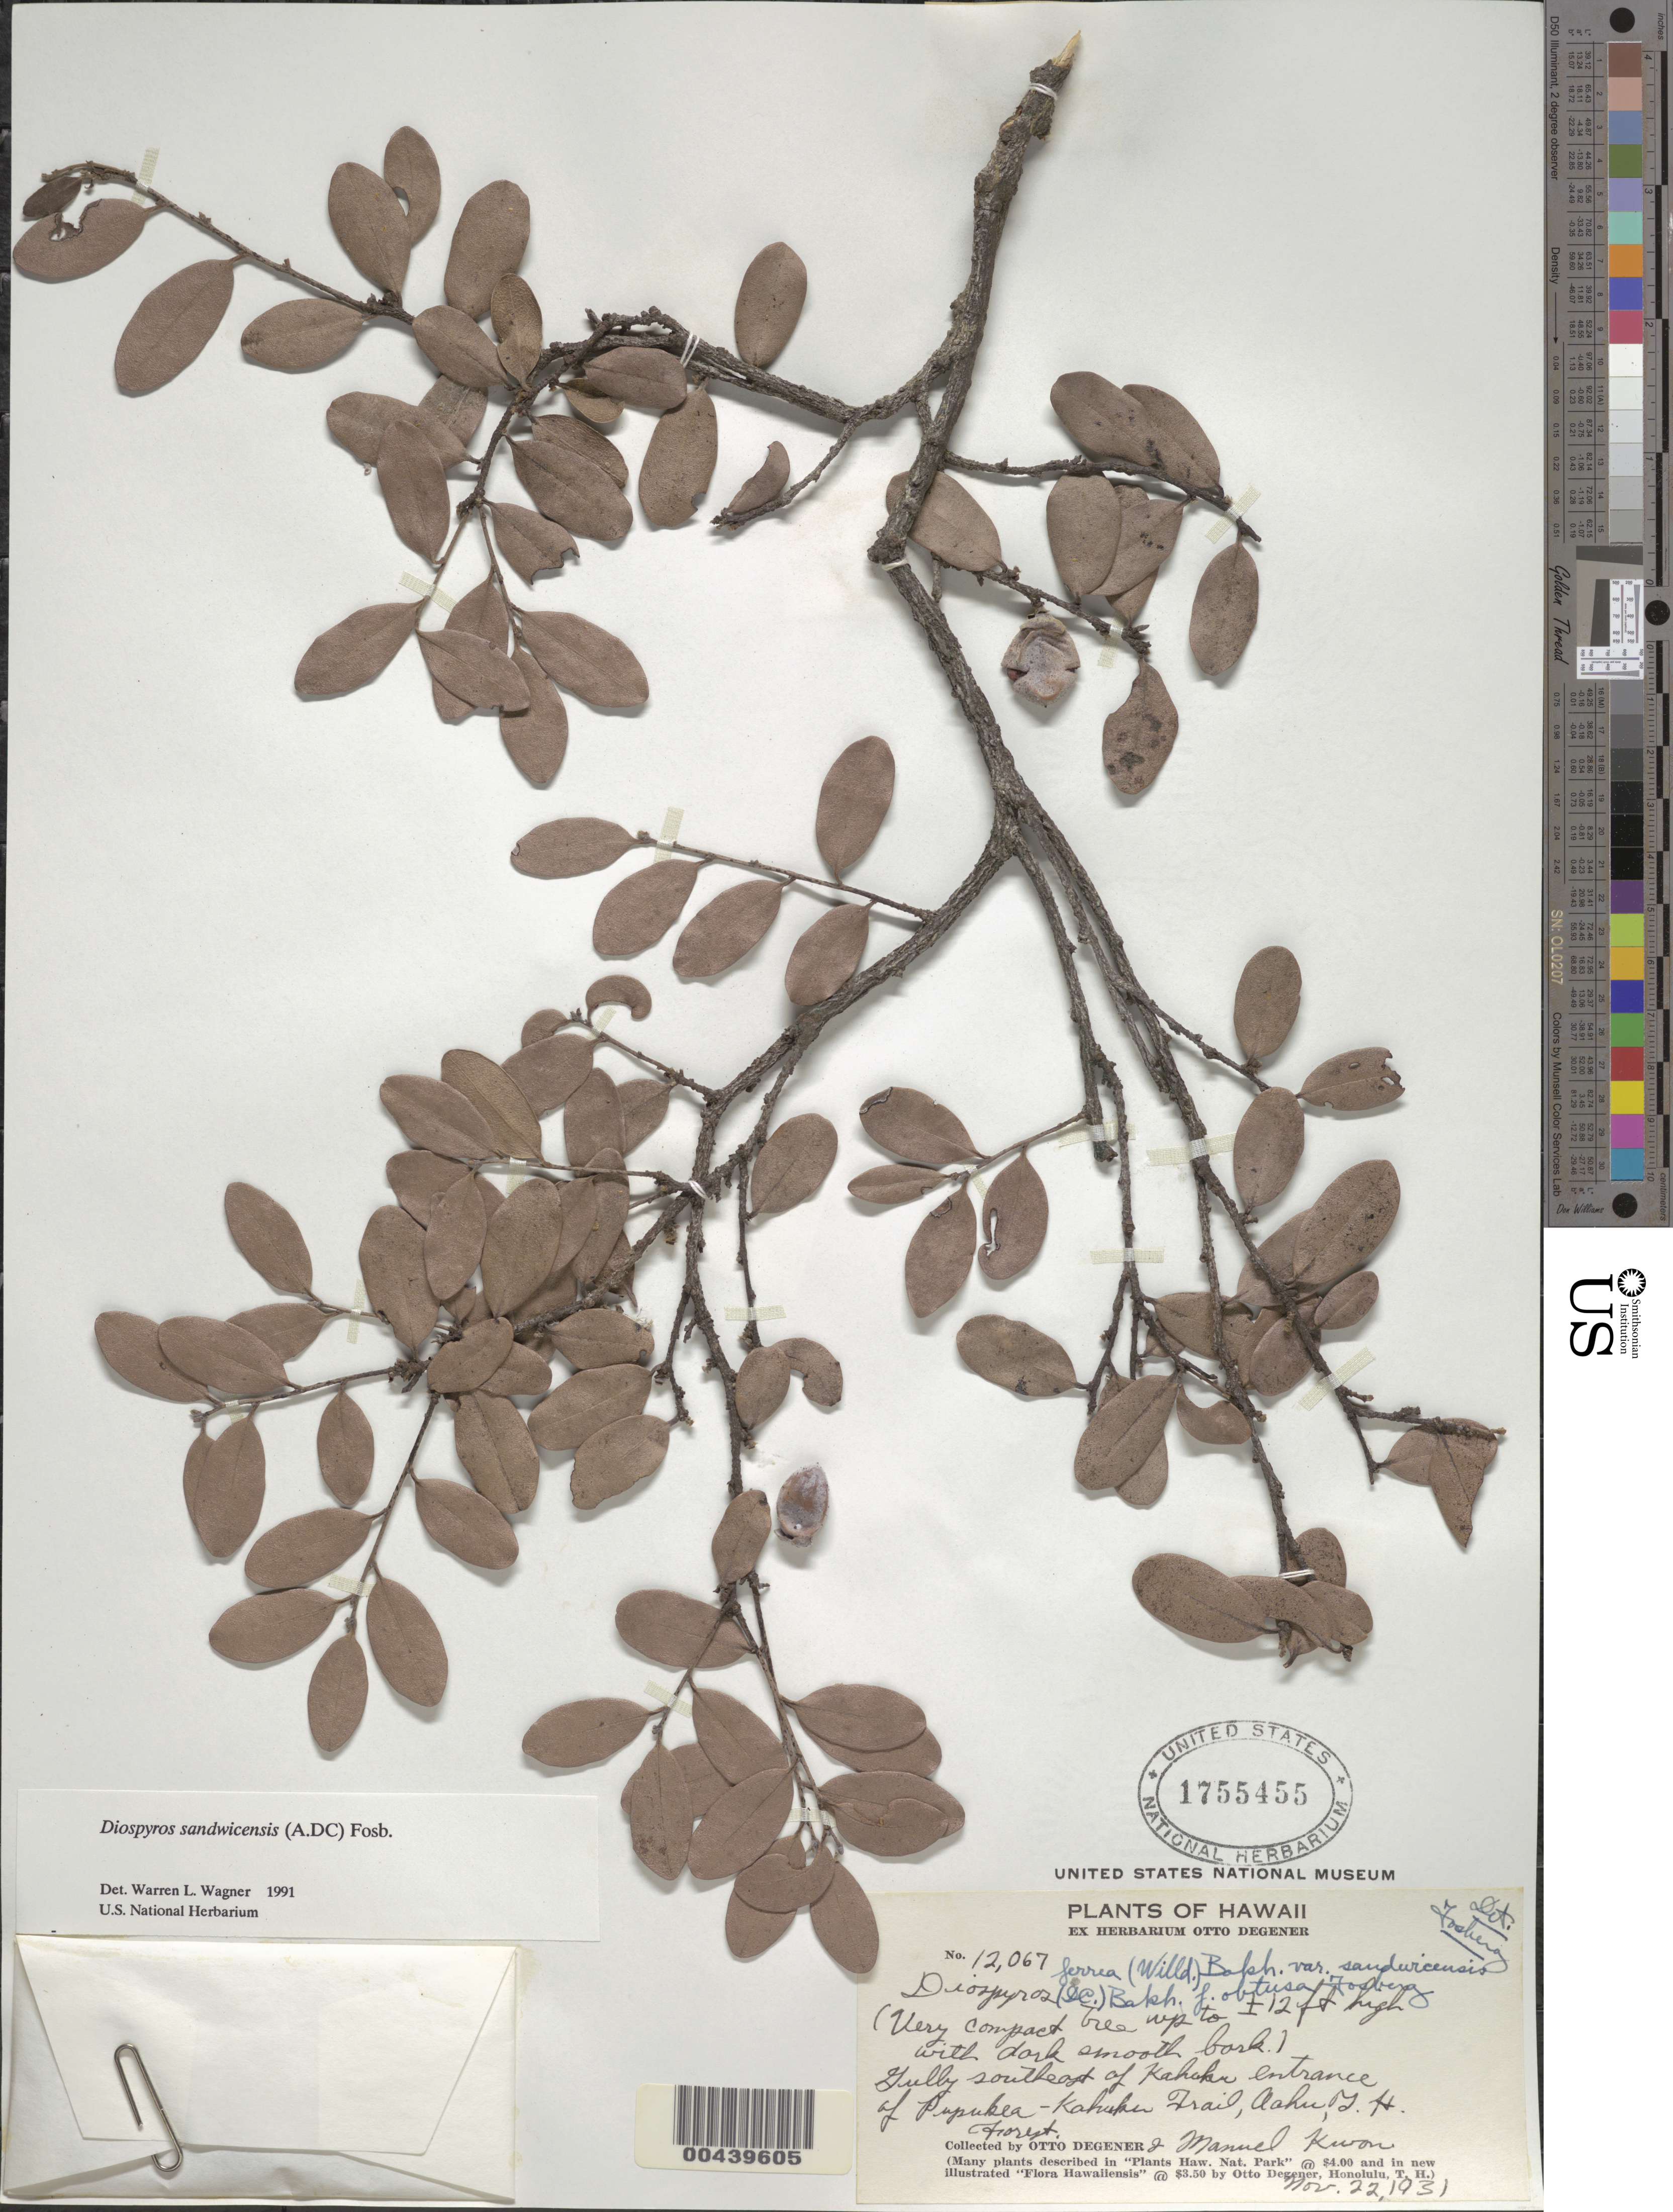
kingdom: Plantae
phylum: Tracheophyta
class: Magnoliopsida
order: Ericales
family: Ebenaceae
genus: Diospyros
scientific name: Diospyros sandwicensis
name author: (A. DC.) Fosberg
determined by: Wagner, W. L., (BOT), Smithsonian Institution - National Museum of Natural History (UNITED STATES)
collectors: O. Degener & M. Kwon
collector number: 12067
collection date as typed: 22 Nov 1931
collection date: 1931-11-22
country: United States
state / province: Hawaii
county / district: Honolulu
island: Oahu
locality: Gully SE of Kahuku entrance of Pupukea-Kahuku Trail.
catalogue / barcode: US 1755455